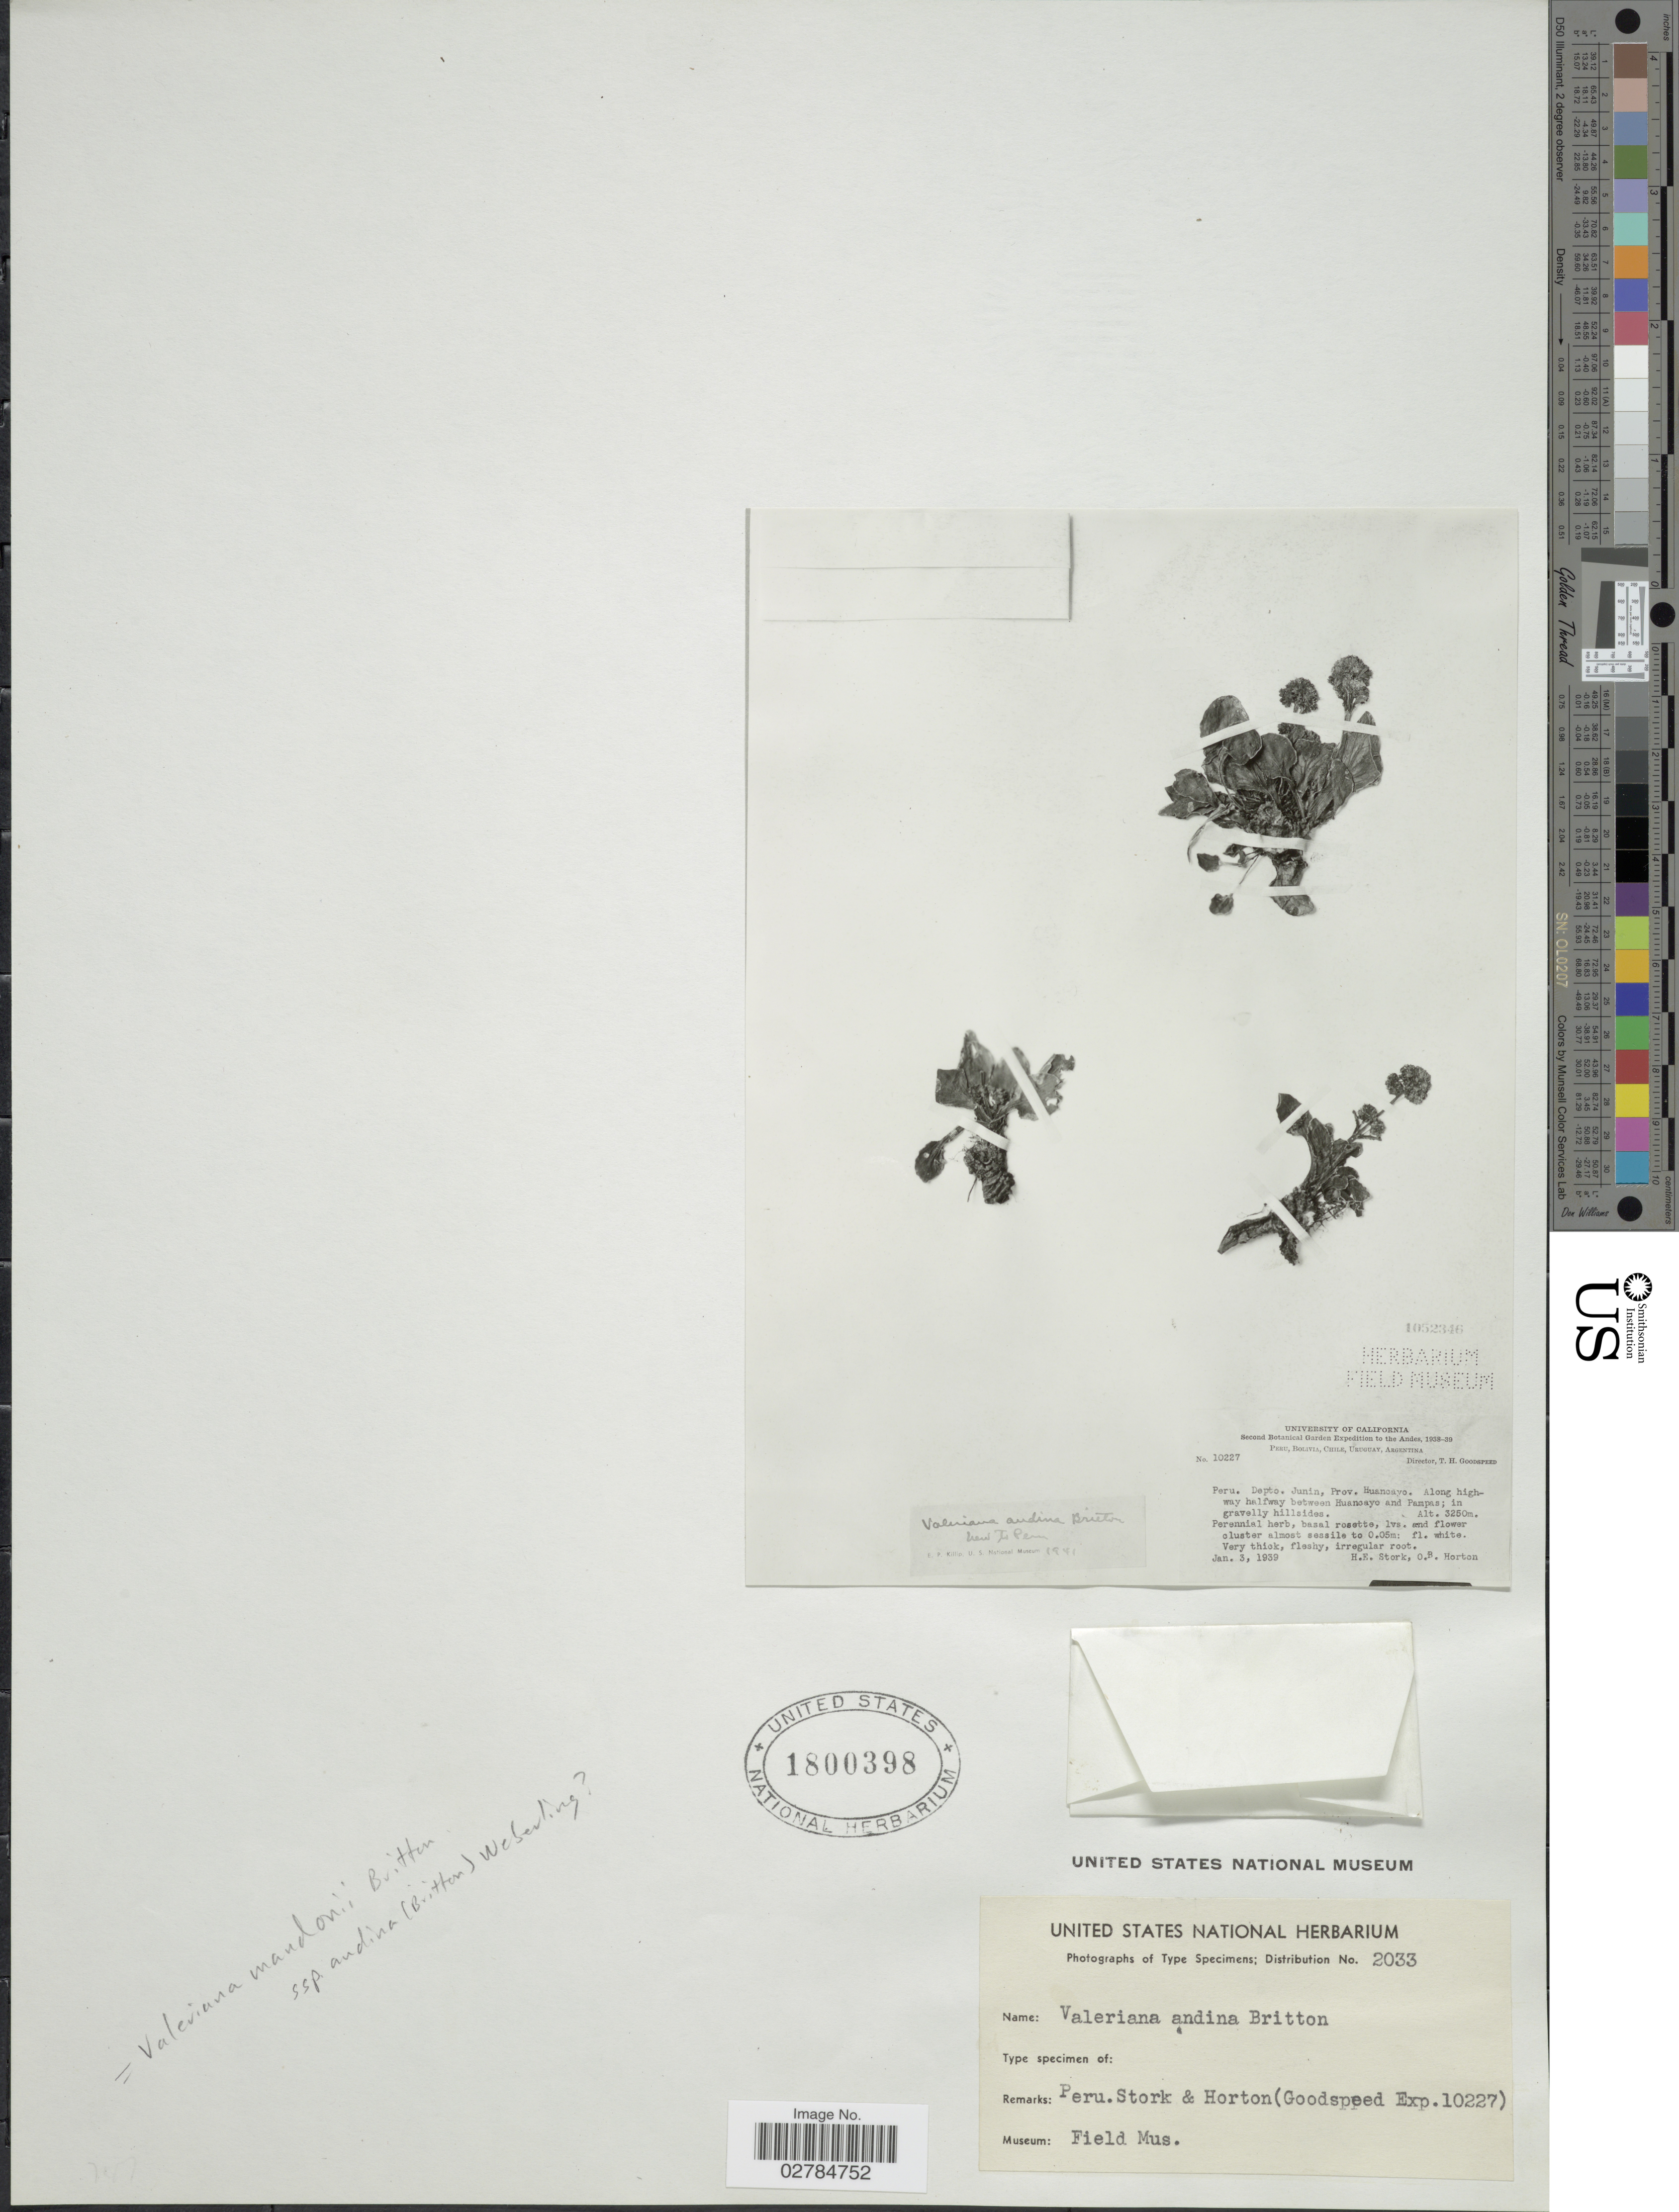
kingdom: Plantae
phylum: Tracheophyta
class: Magnoliopsida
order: Dipsacales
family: Caprifoliaceae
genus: Valeriana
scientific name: Valeriana mandonii subsp. andina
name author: (Britton) Weberl.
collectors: H. E. Stork & O. B. Horton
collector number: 10227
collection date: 1939-01-03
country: Peru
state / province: Junín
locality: Andes. Depto. Junin, Prov. Huancayo. Along highway halfway between Huancayo and Pampas.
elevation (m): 3250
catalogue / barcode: US 1800398